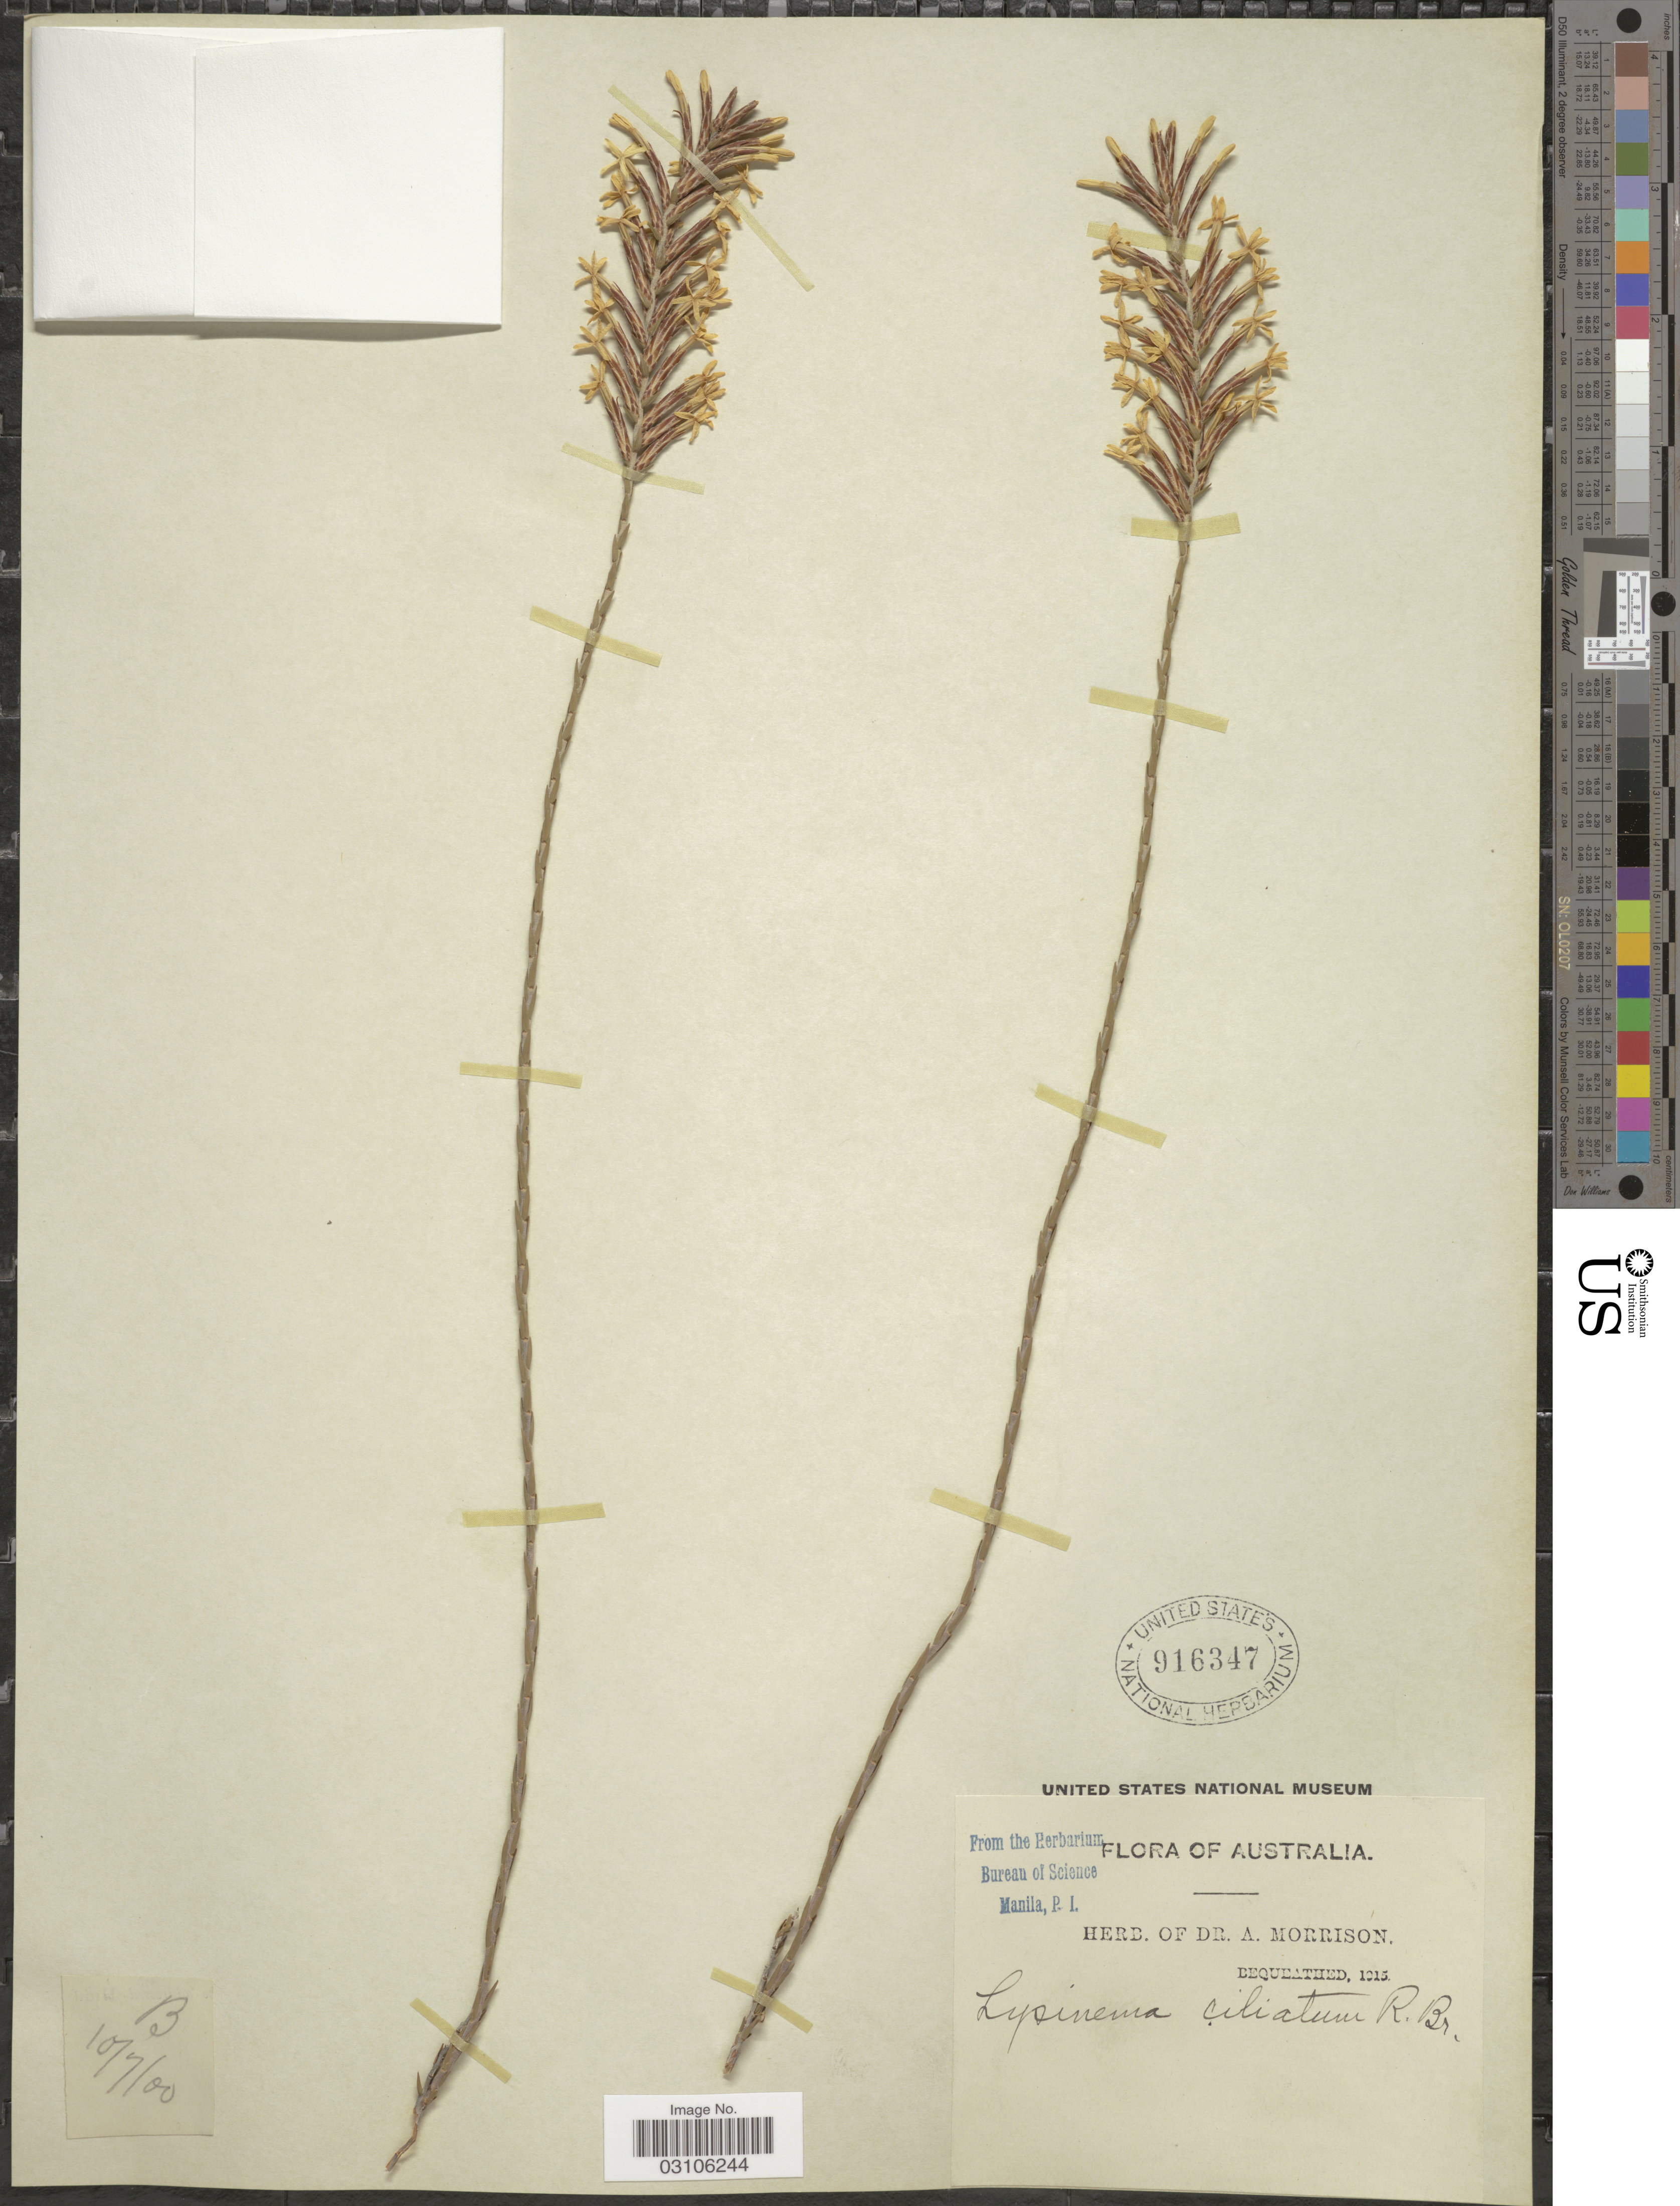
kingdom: Plantae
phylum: Tracheophyta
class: Magnoliopsida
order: Ericales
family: Ericaceae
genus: Lysinema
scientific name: Lysinema ciliatum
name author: R. Br.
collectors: ex herb. Dr. A. Morrison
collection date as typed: Transcribed d/m/y: 10/7/0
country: Australia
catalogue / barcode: US 916347